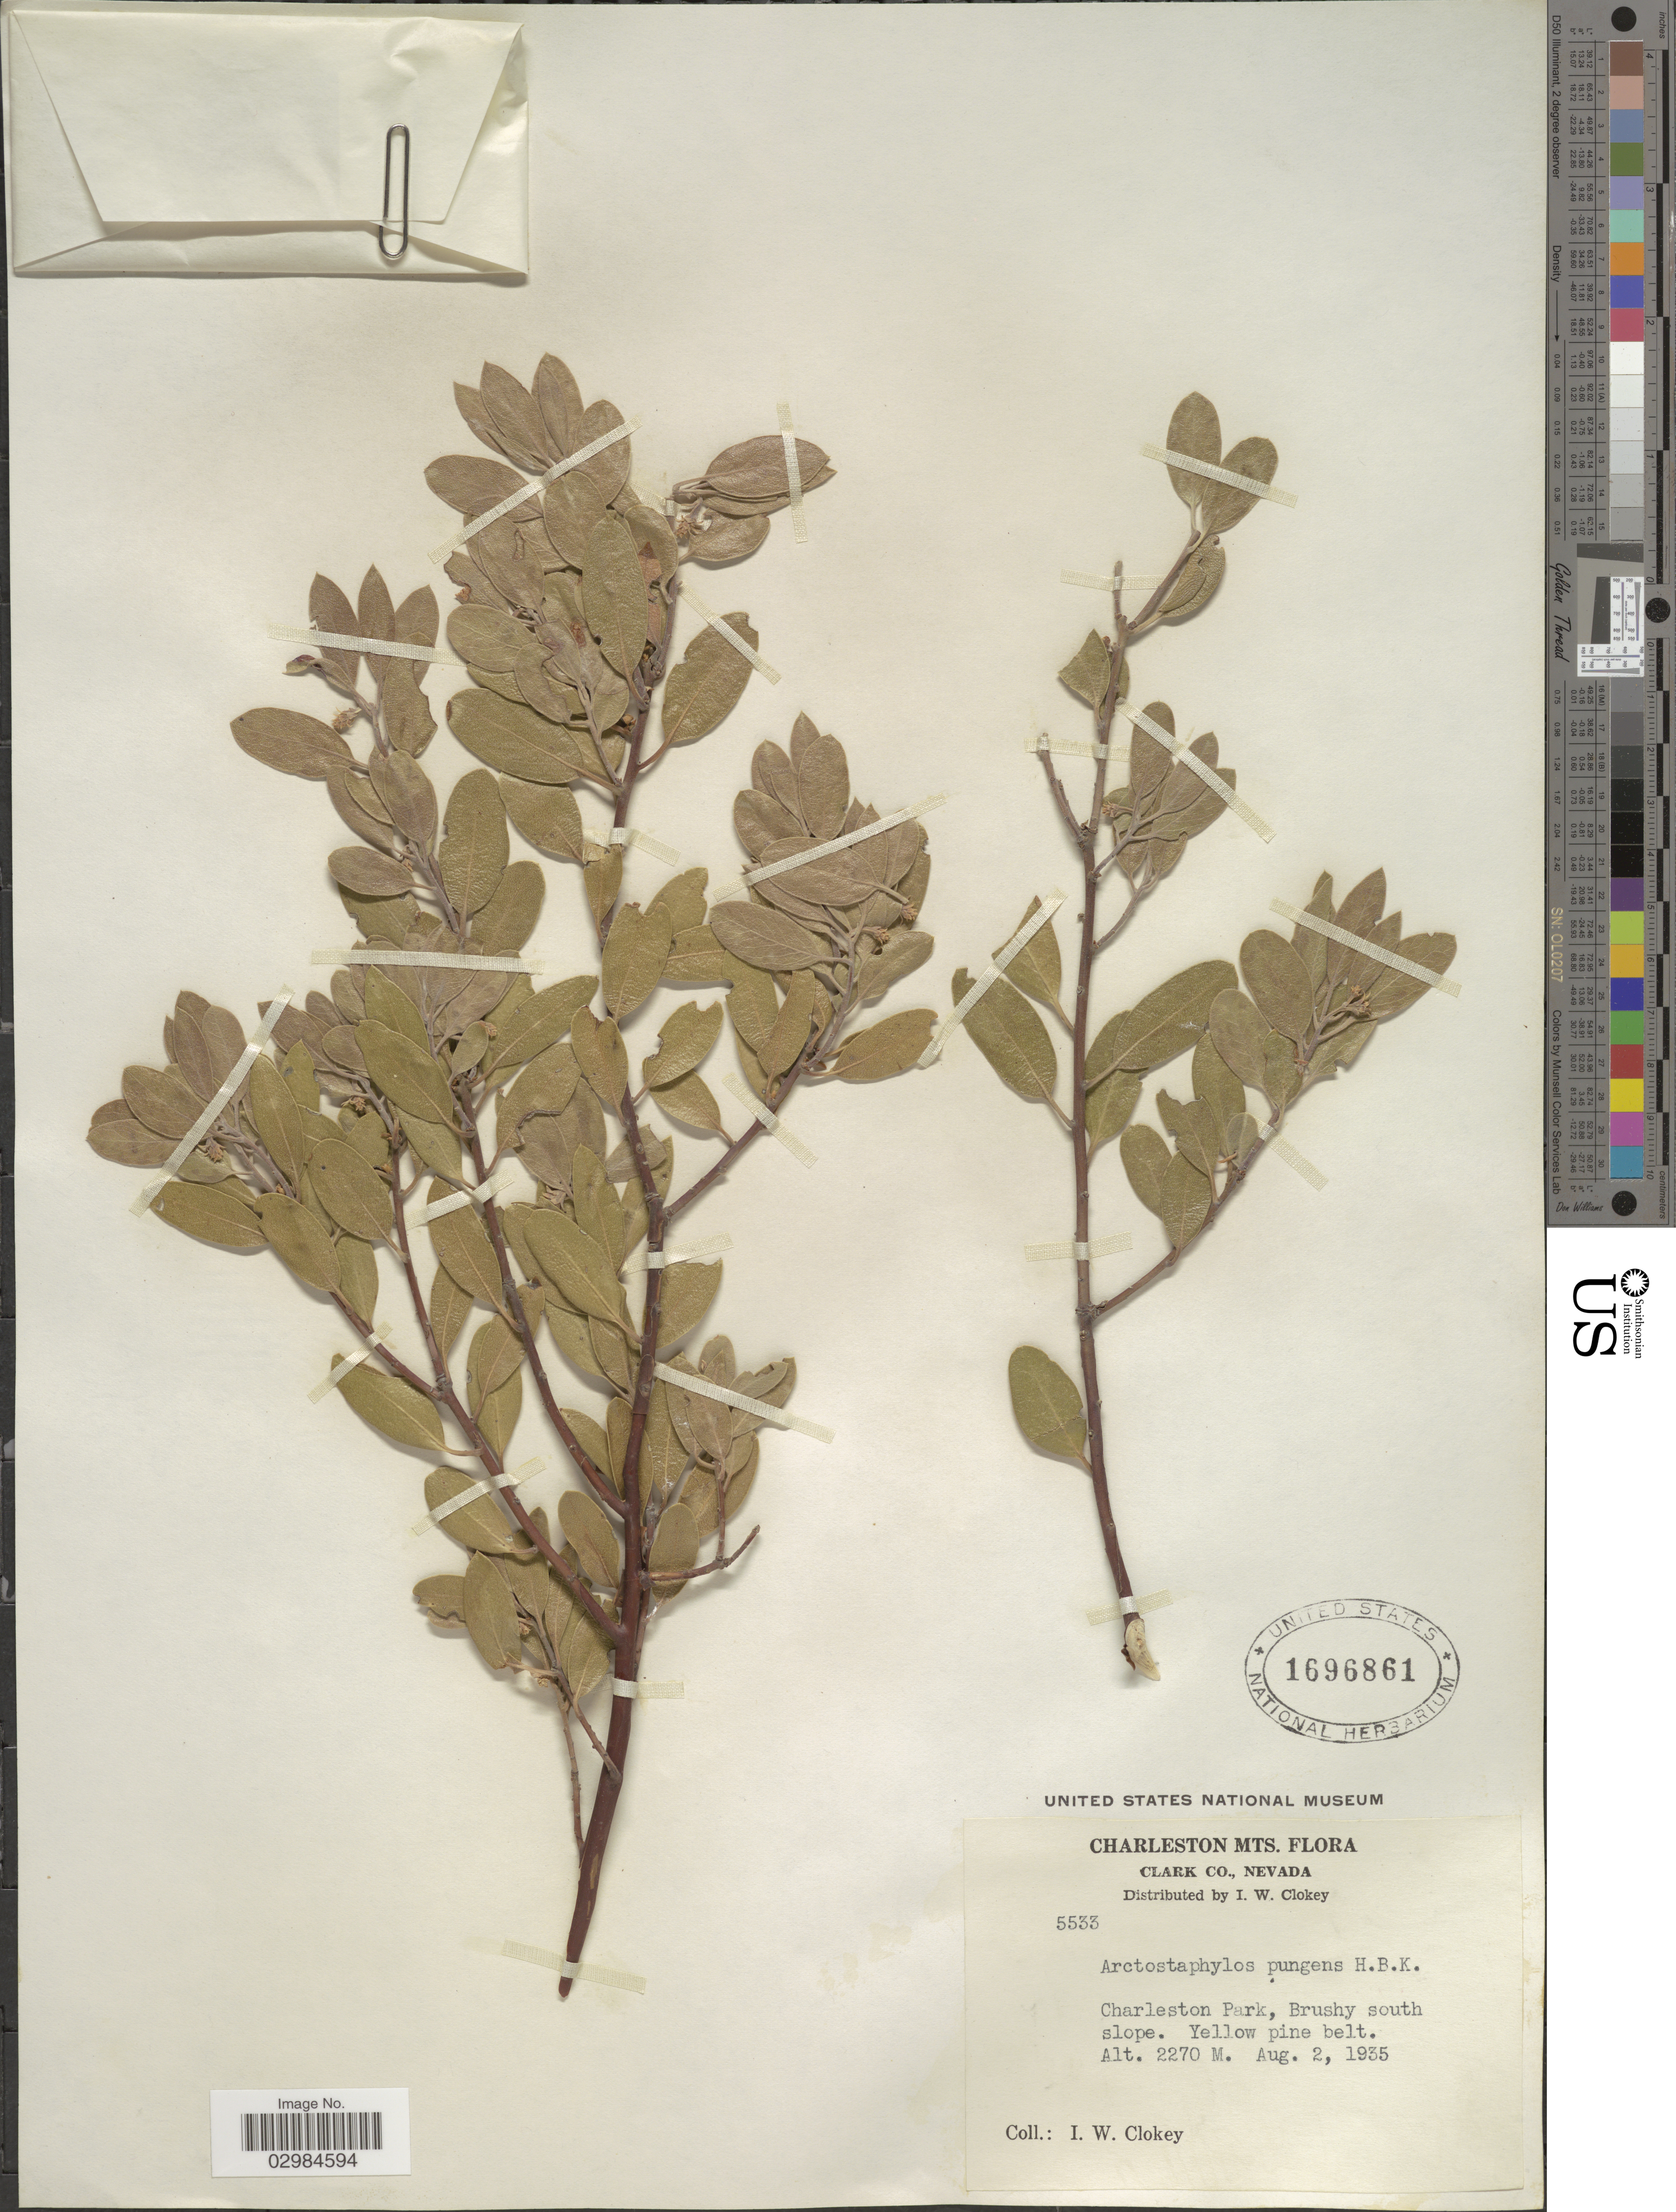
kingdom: Plantae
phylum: Tracheophyta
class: Magnoliopsida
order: Ericales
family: Ericaceae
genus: Arctostaphylos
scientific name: Arctostaphylos pungens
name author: Kunth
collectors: I. W. Clokey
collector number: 5533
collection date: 1935-08-02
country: United States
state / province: Nevada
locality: Charleston Mts. Clark Co. Charleston Park, Brushy south slope. Yellow pine belt.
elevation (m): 2270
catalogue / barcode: US 1696861